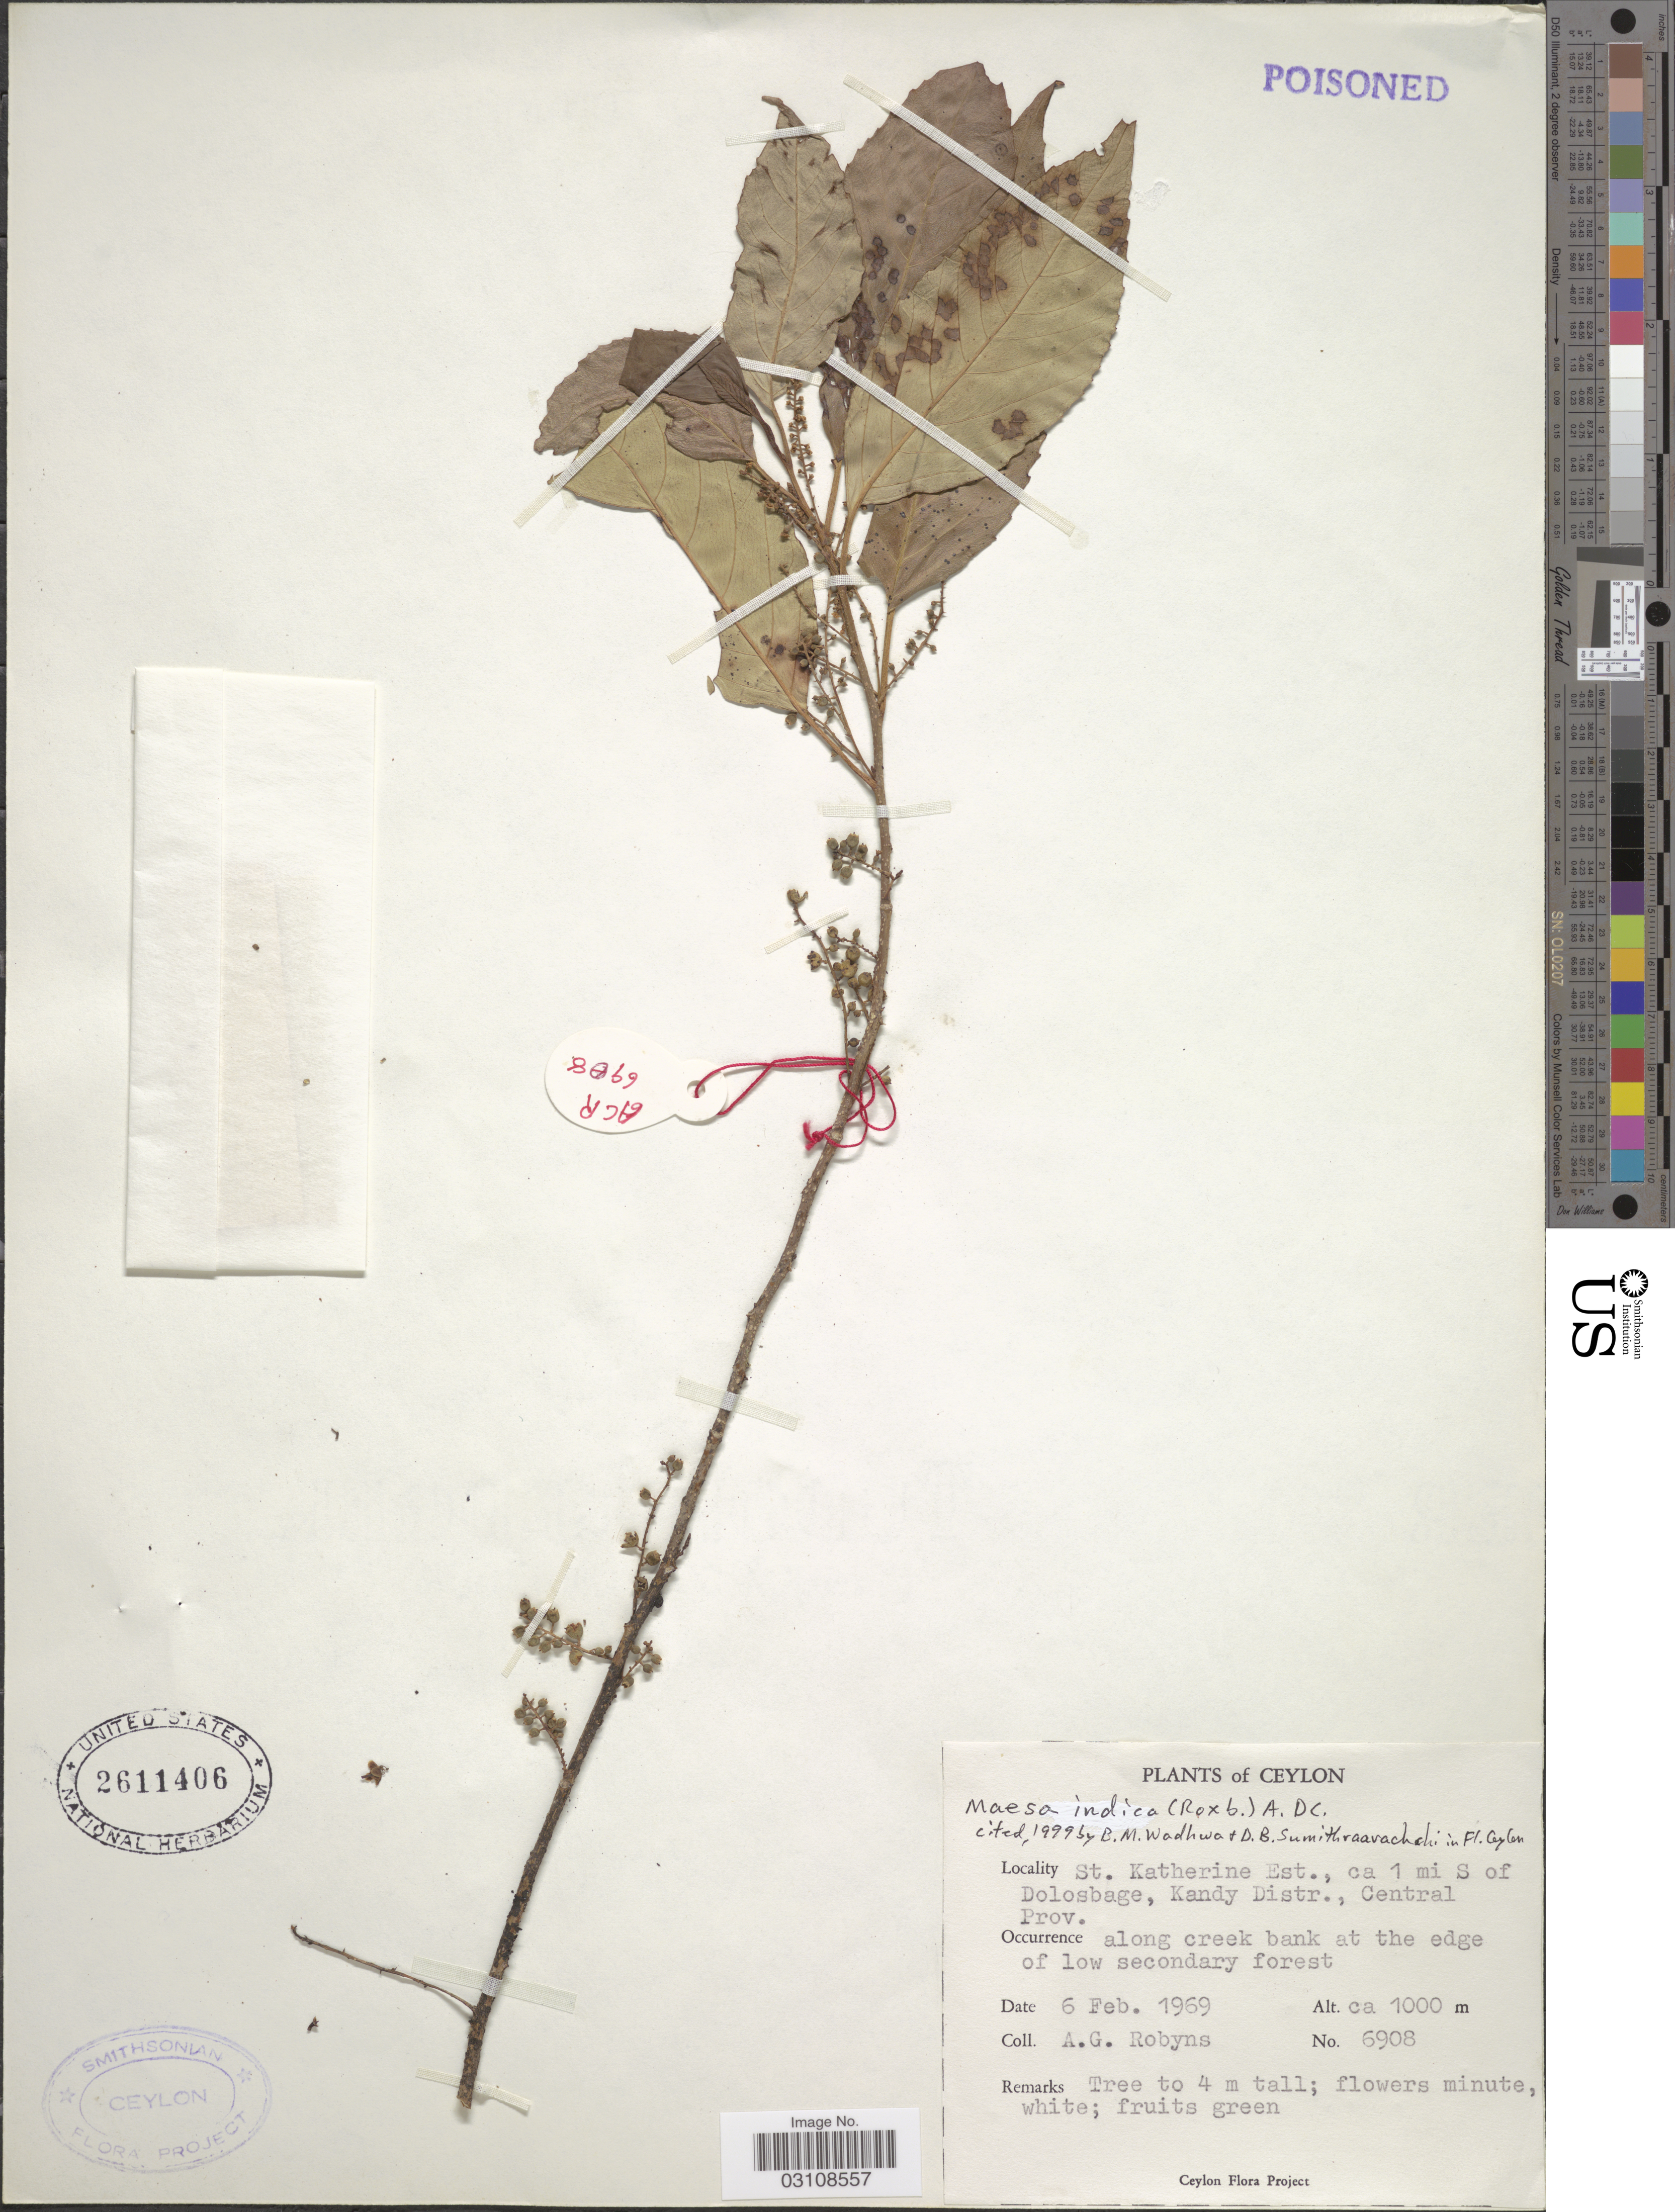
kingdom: Plantae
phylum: Tracheophyta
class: Magnoliopsida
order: Ericales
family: Primulaceae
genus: Maesa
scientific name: Maesa indica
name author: (Roxb.) A. DC.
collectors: A. G. Robyns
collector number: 6908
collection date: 1969-02-06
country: Sri Lanka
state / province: Central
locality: Ceylon. St. Katherine Est., ca 1 mi S of Dolosbage, Kandy Distr. Along creek bank at the edge of low secondary forest.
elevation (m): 1000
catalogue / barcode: US 2611406